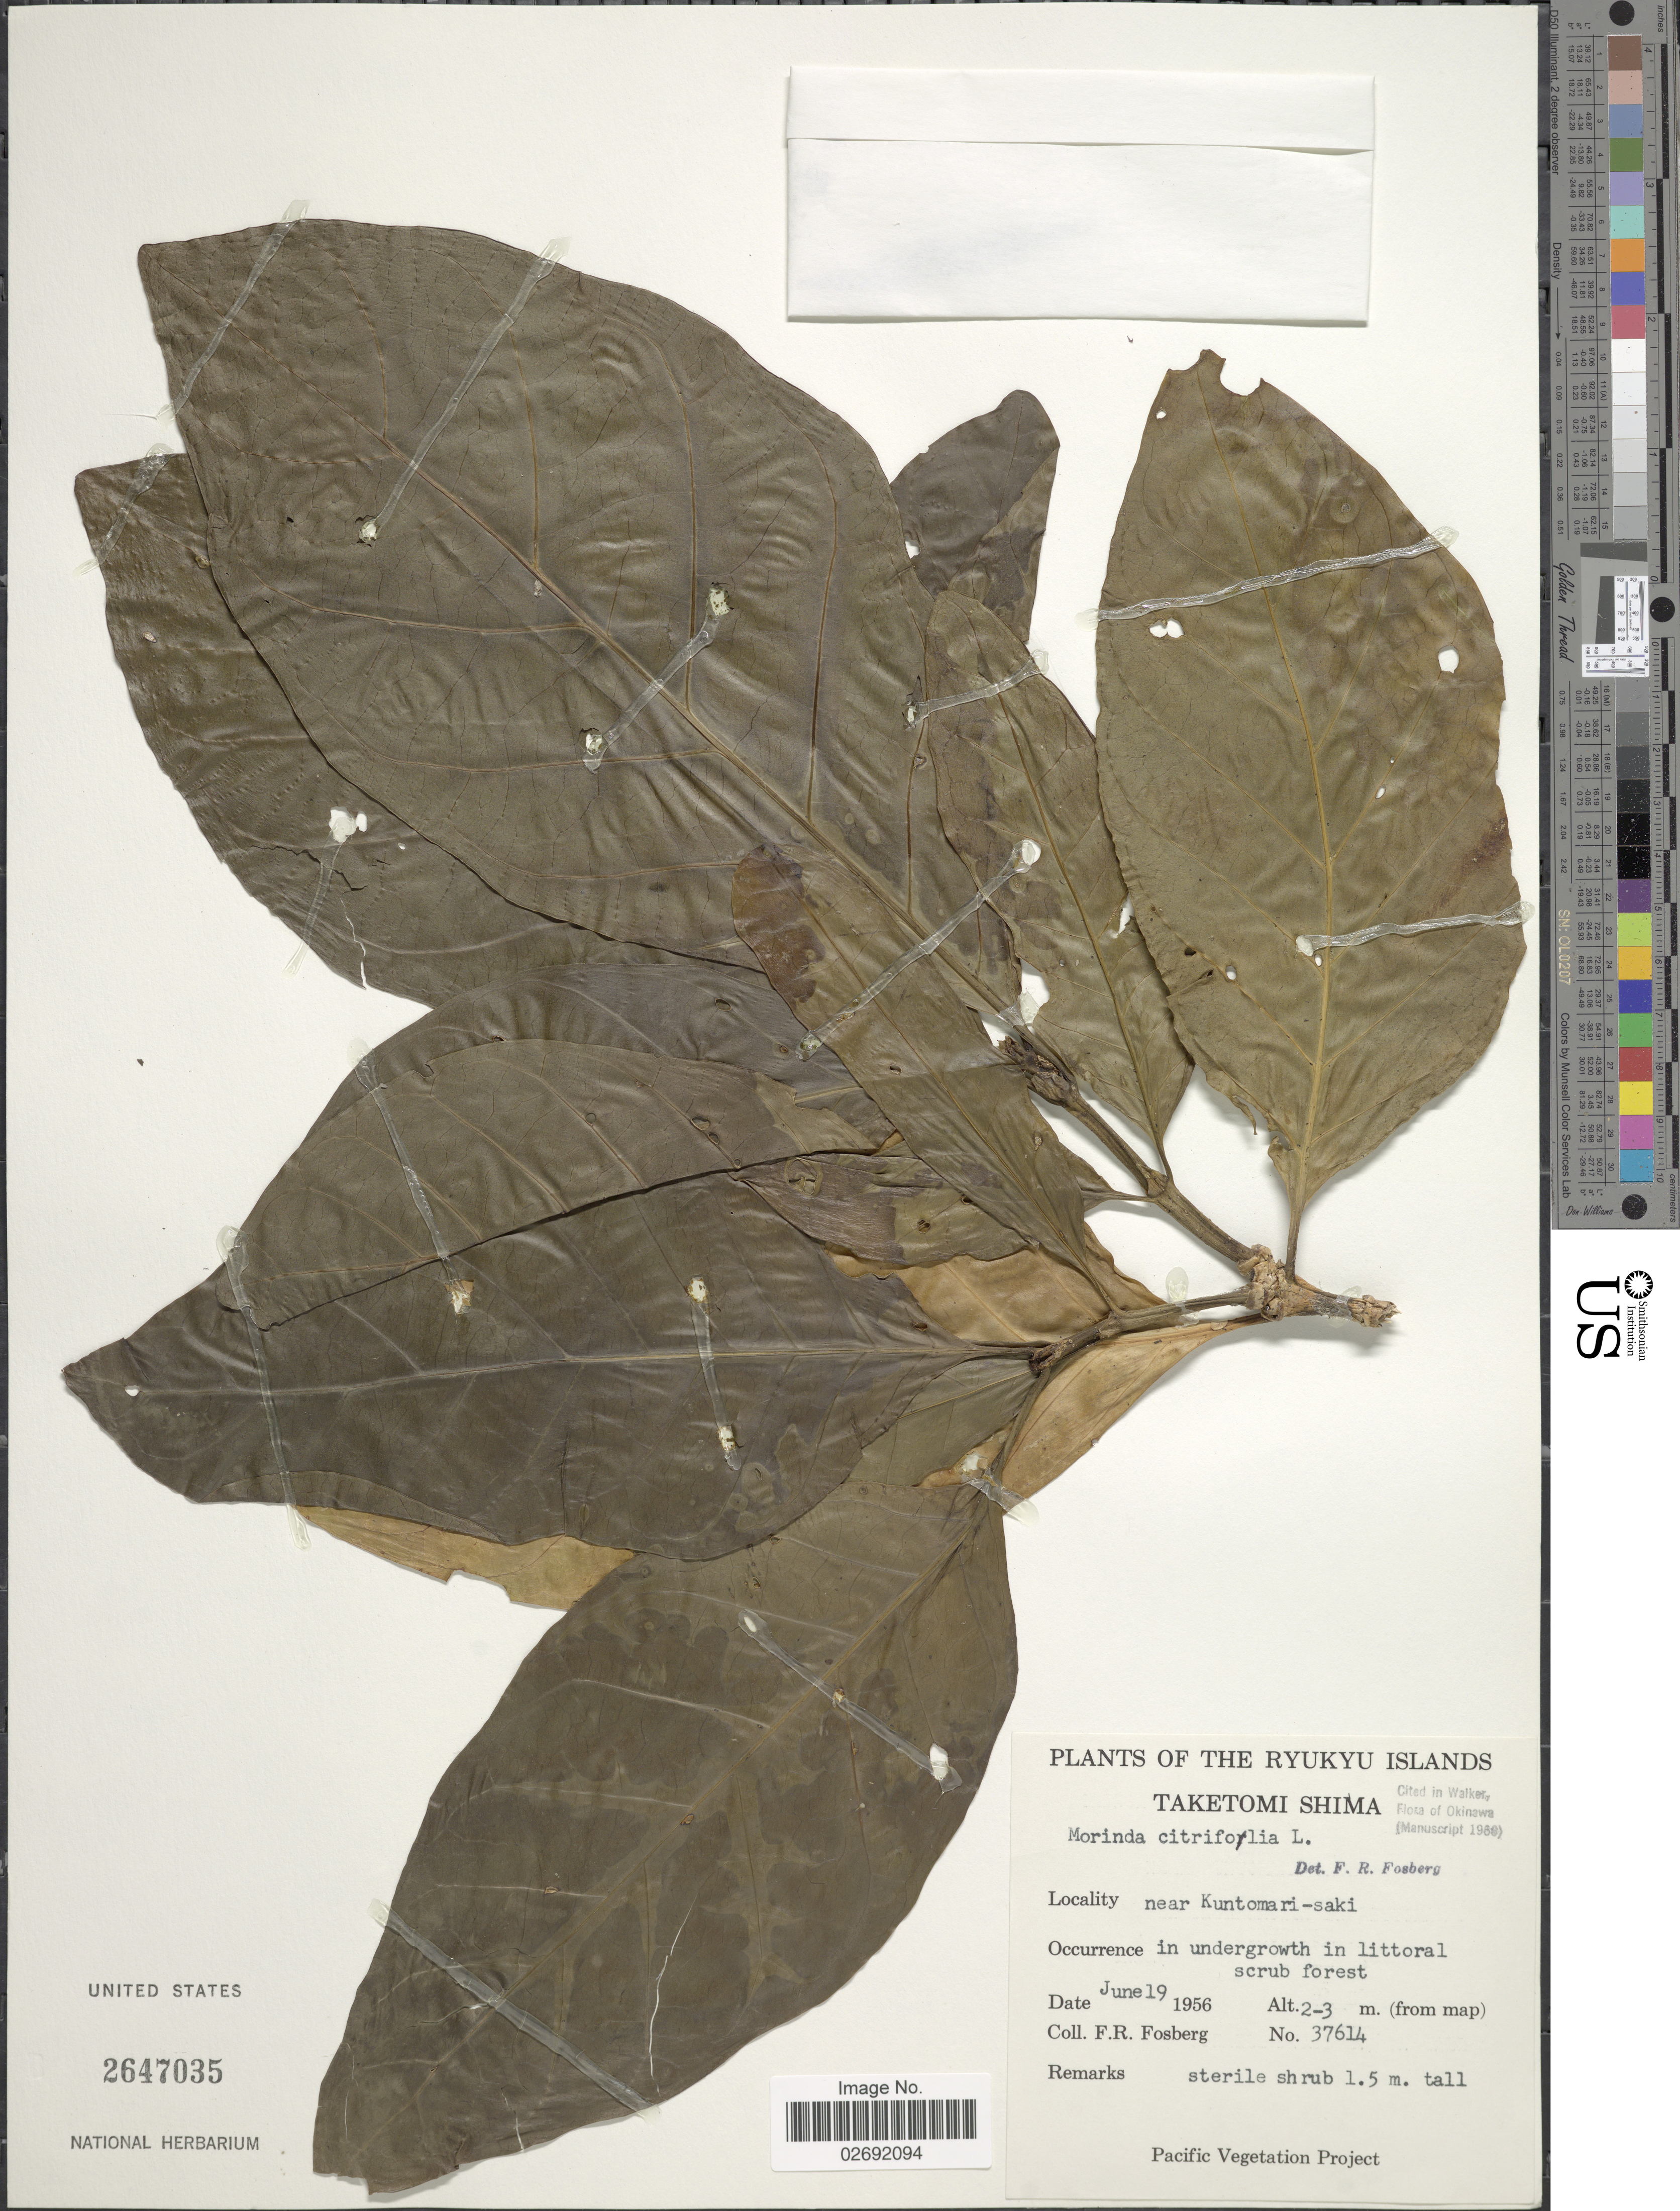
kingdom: Plantae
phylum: Tracheophyta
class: Magnoliopsida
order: Gentianales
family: Rubiaceae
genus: Morinda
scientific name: Morinda citrifolia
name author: L.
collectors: F. R. Fosberg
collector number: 37614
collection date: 1956-06-19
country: Japan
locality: The Ryukyu Islands, Taketomi Shima, near Kuntomari-saki, in undergrowth in littoral scrub forest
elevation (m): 2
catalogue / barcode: US 2647035